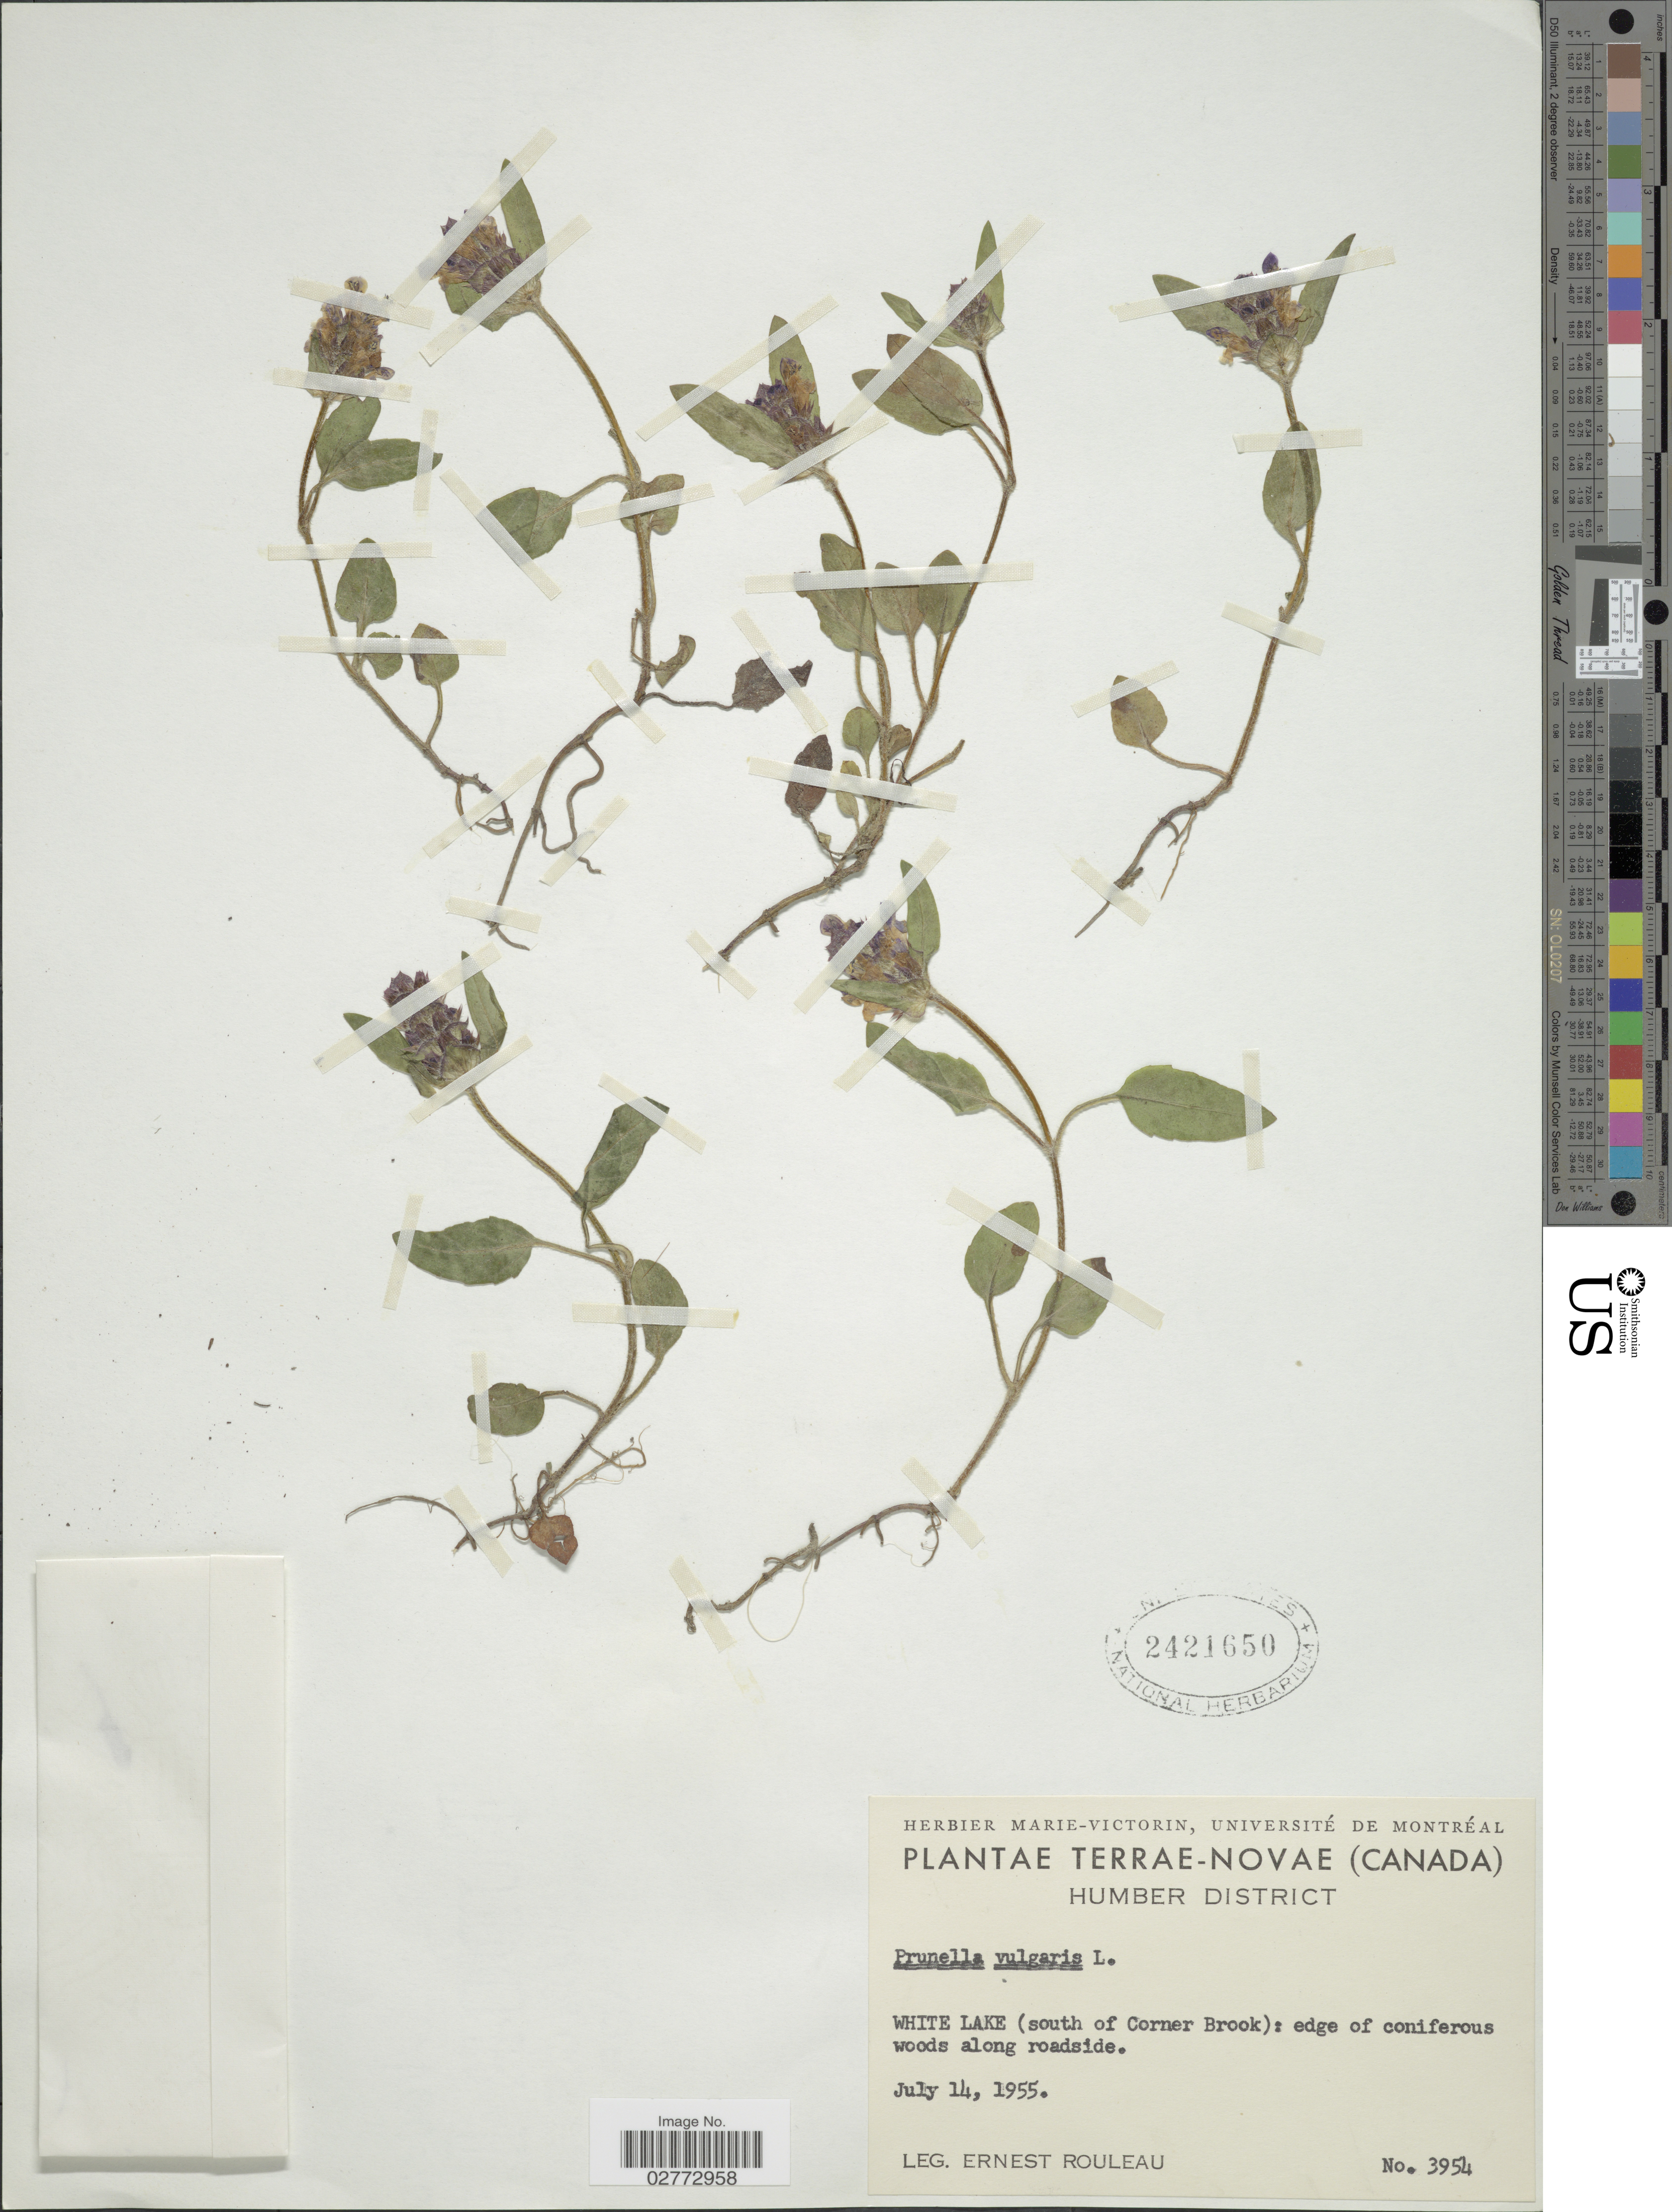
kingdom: Plantae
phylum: Tracheophyta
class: Magnoliopsida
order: Lamiales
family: Lamiaceae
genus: Prunella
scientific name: Prunella vulgaris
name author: L.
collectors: E. Rouleau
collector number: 3954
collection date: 1955-07-14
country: Canada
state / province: Newfoundland and Labrador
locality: Terrae-Novae. Humber District. White Lake (south of Corner Creek): edge of coniferous woods along roadside.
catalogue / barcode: US 2421650